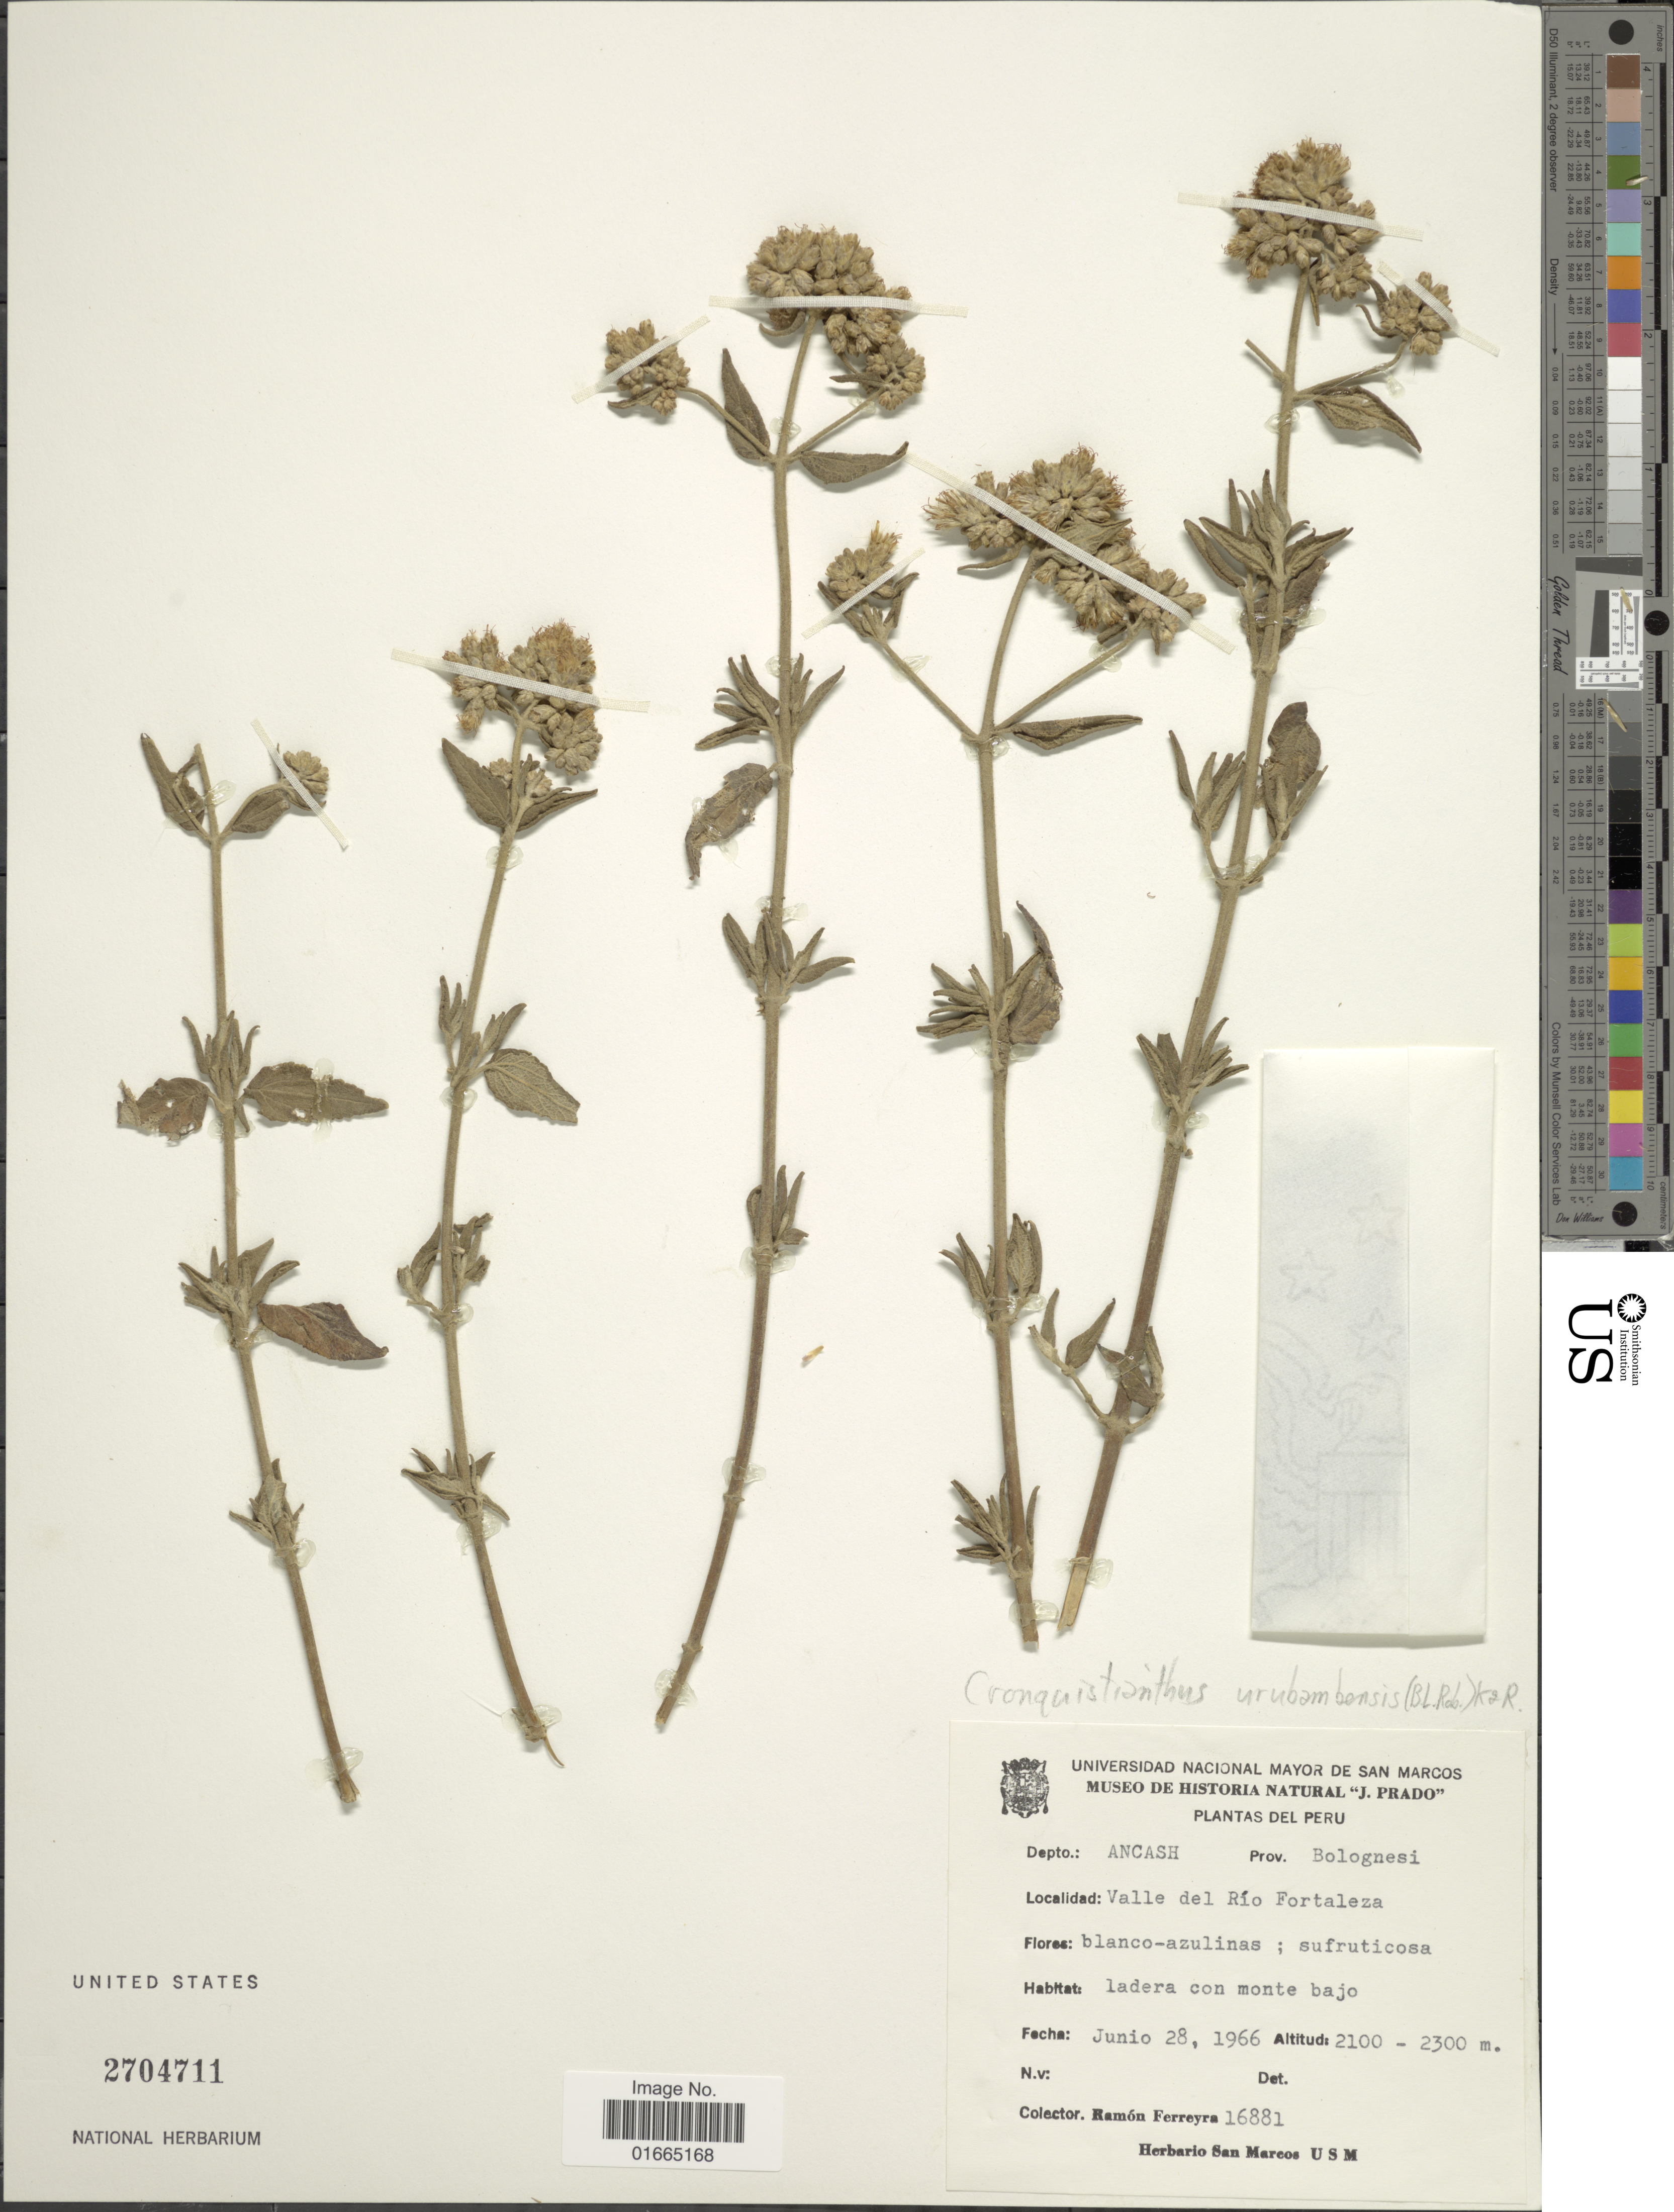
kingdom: Plantae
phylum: Tracheophyta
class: Magnoliopsida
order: Asterales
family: Asteraceae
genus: Cronquistianthus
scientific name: Cronquistianthus urubambensis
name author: (B.L. Rob.) R.M. King & H. Rob.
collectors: R. A. Ferreyra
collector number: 16881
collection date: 1966-06-28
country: Peru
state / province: Ancash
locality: Depto.: Ancash. Prov. Bolognesi. Valle del Río Fortaleza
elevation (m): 2100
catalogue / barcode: US 2704711